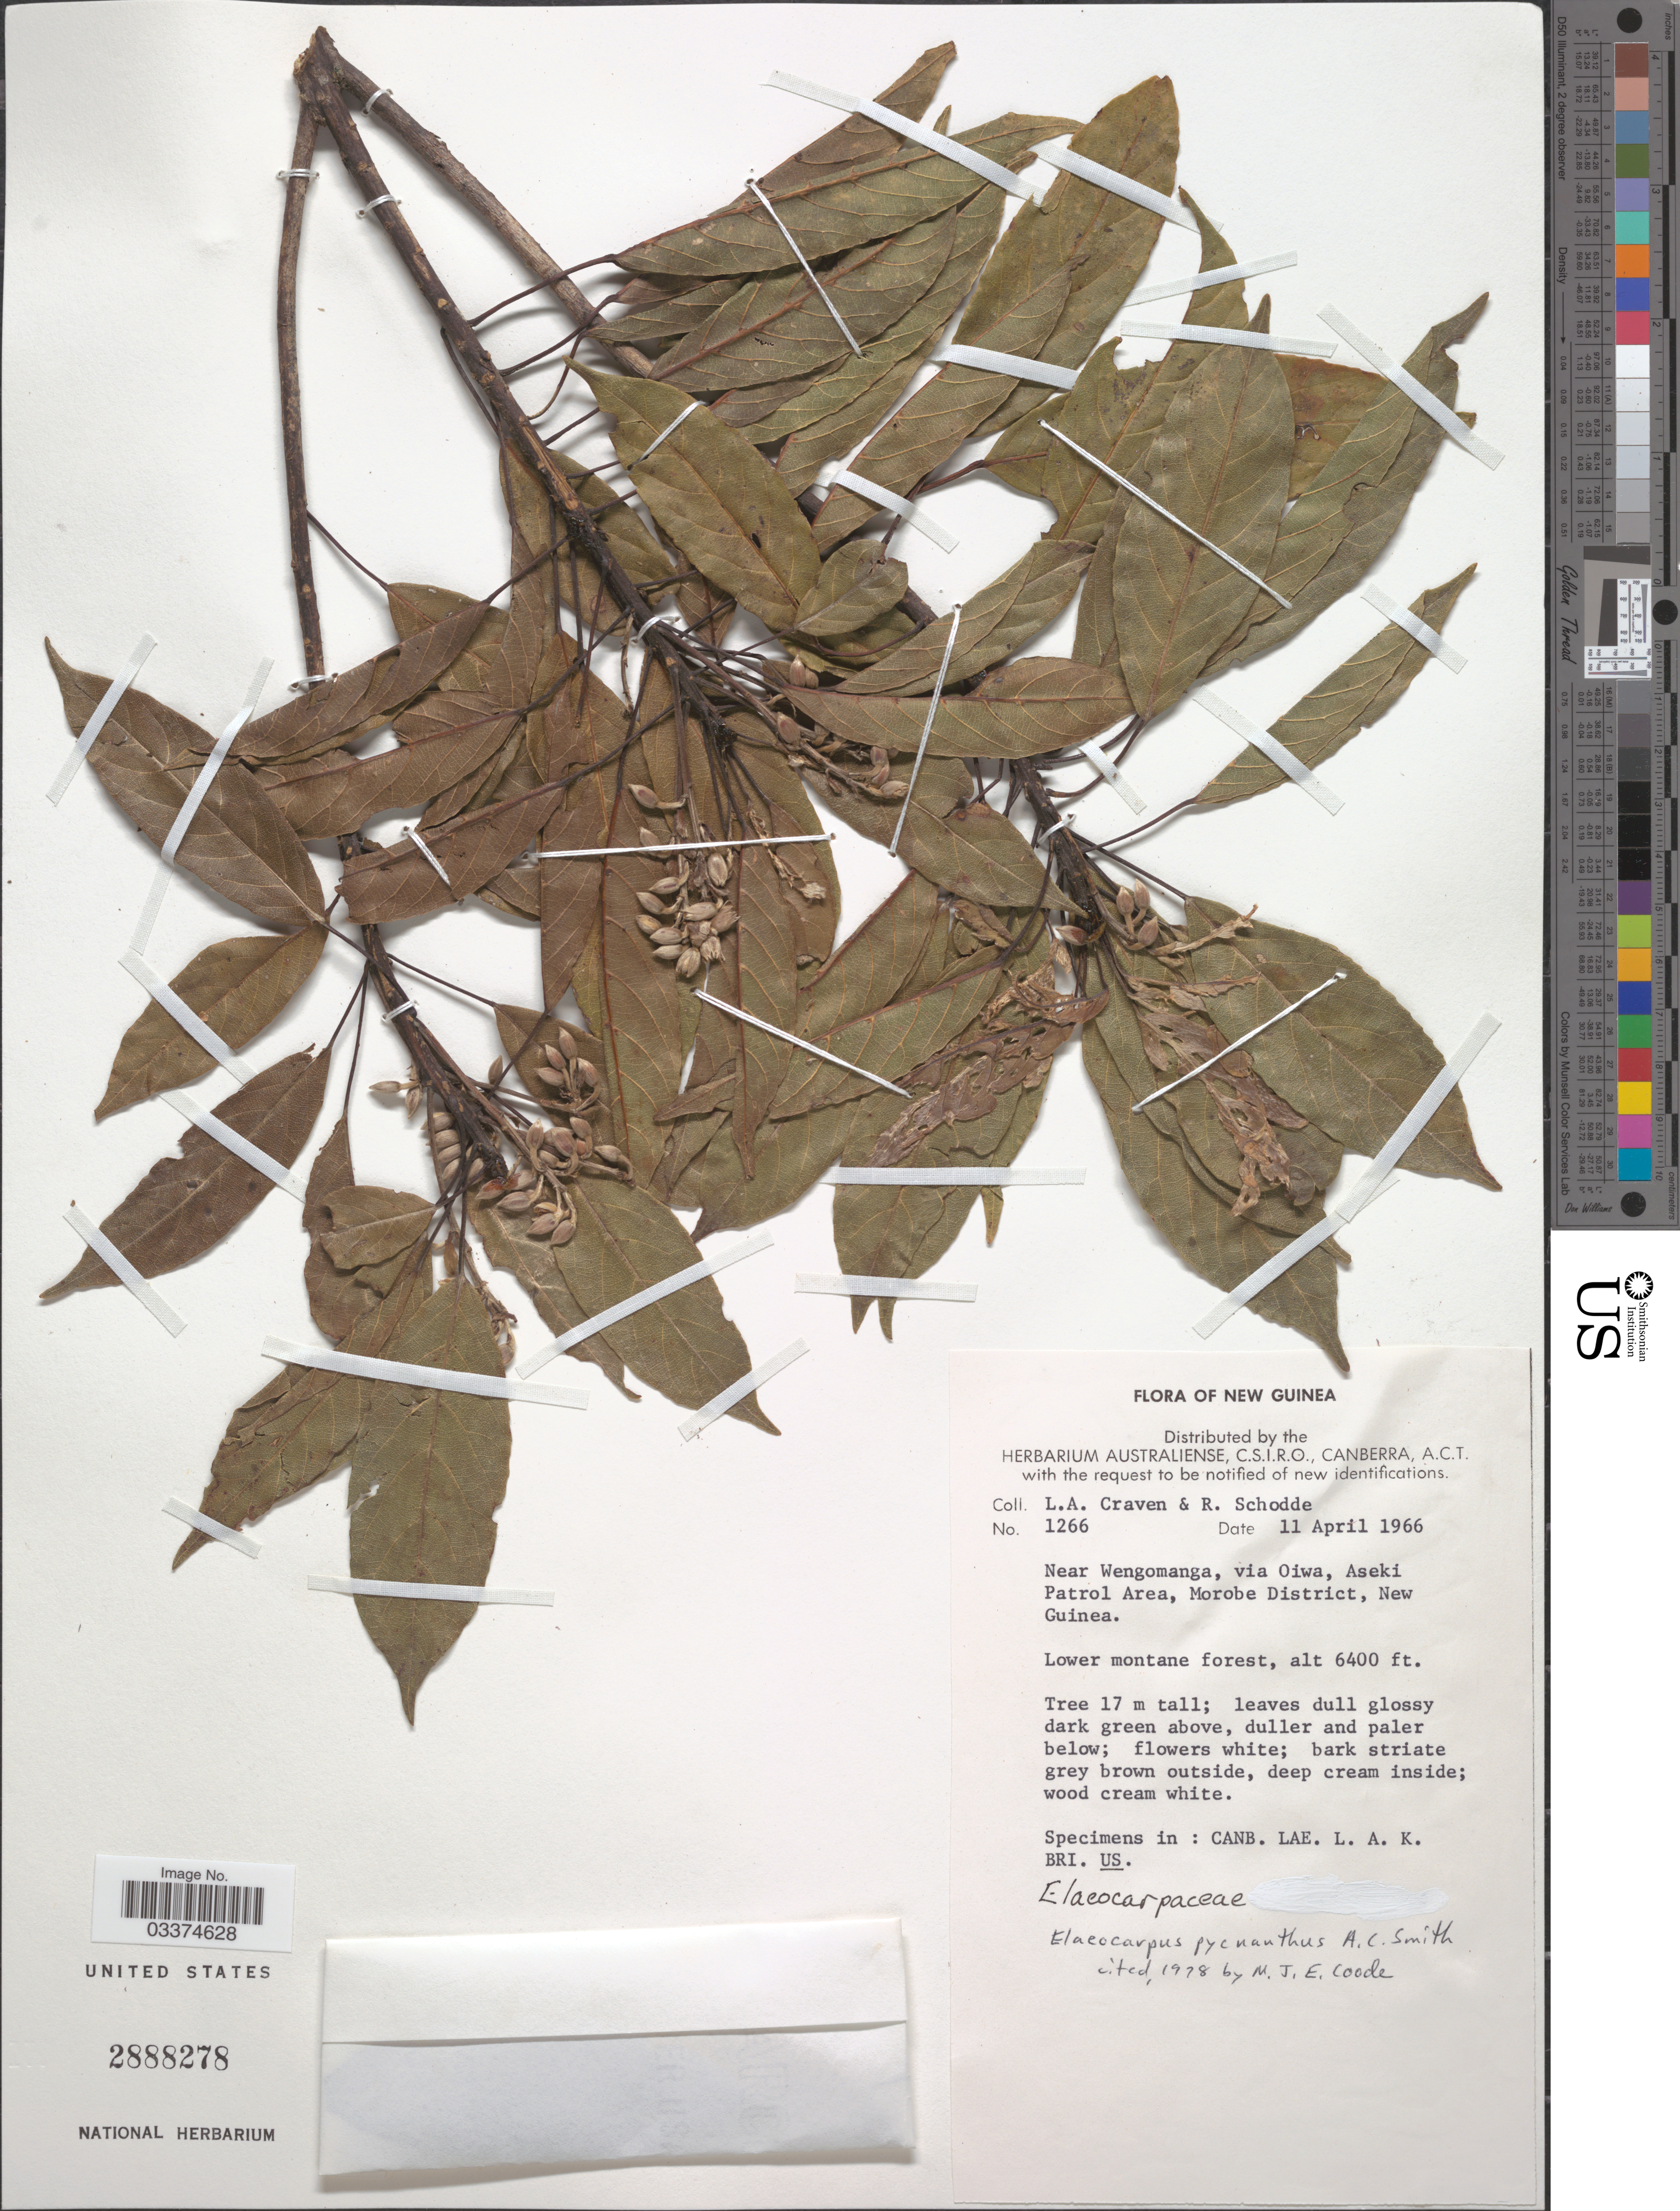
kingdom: Plantae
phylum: Tracheophyta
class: Magnoliopsida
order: Oxalidales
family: Elaeocarpaceae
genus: Elaeocarpus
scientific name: Elaeocarpus pycnanthus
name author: A.C. Sm.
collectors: L. A. Craven & R. Schodde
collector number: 1266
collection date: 1966-04-11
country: Papua New Guinea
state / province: Morobe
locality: New Guinea, Near Wengomanga, via Oiwa, Aseki Patrol Area, Morobe District.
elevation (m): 1951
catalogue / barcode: US 2888278